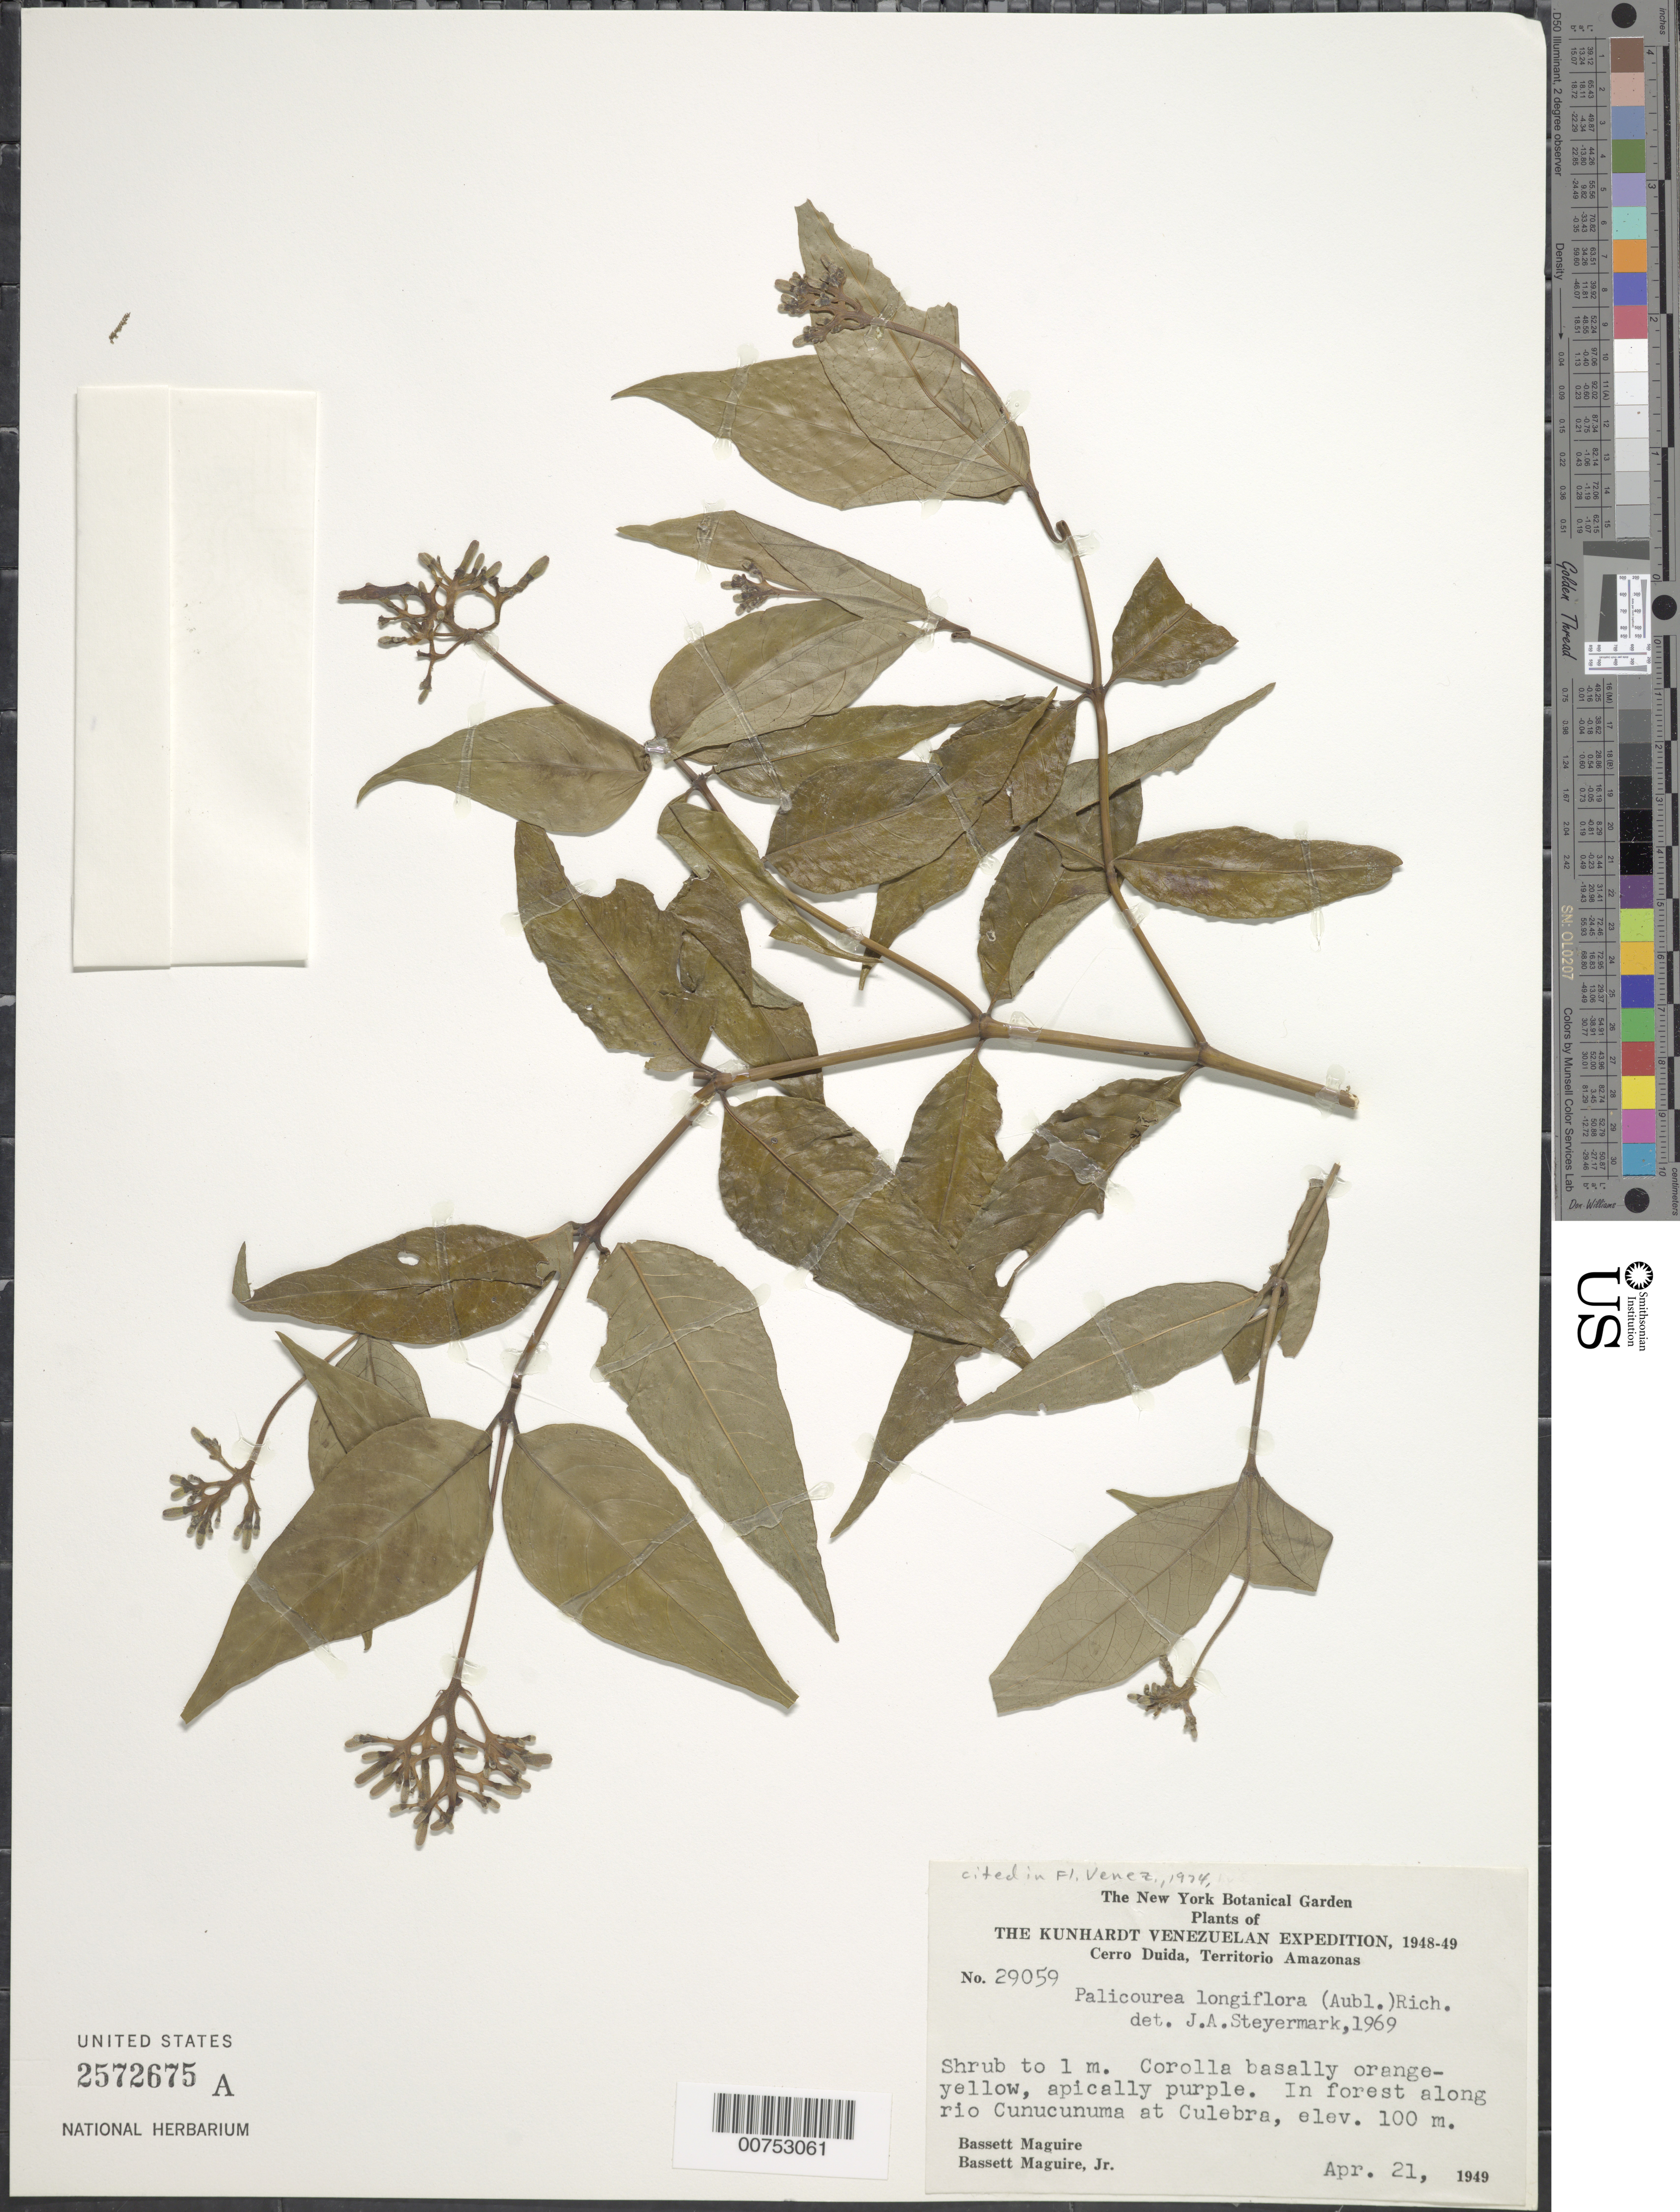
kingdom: Plantae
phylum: Tracheophyta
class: Magnoliopsida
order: Gentianales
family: Rubiaceae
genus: Palicourea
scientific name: Palicourea longiflora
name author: (Aubl.) A. Rich.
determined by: Steyermark, Julian A., (VEN)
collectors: B. Maguire & B. Maguire Jr.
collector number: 29059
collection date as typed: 21-Apr-49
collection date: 1949-04-21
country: Venezuela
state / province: Amazonas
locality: Cerro Duida, Río Cunucunuma at Culebra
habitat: Forest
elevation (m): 100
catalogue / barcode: US 2572675A